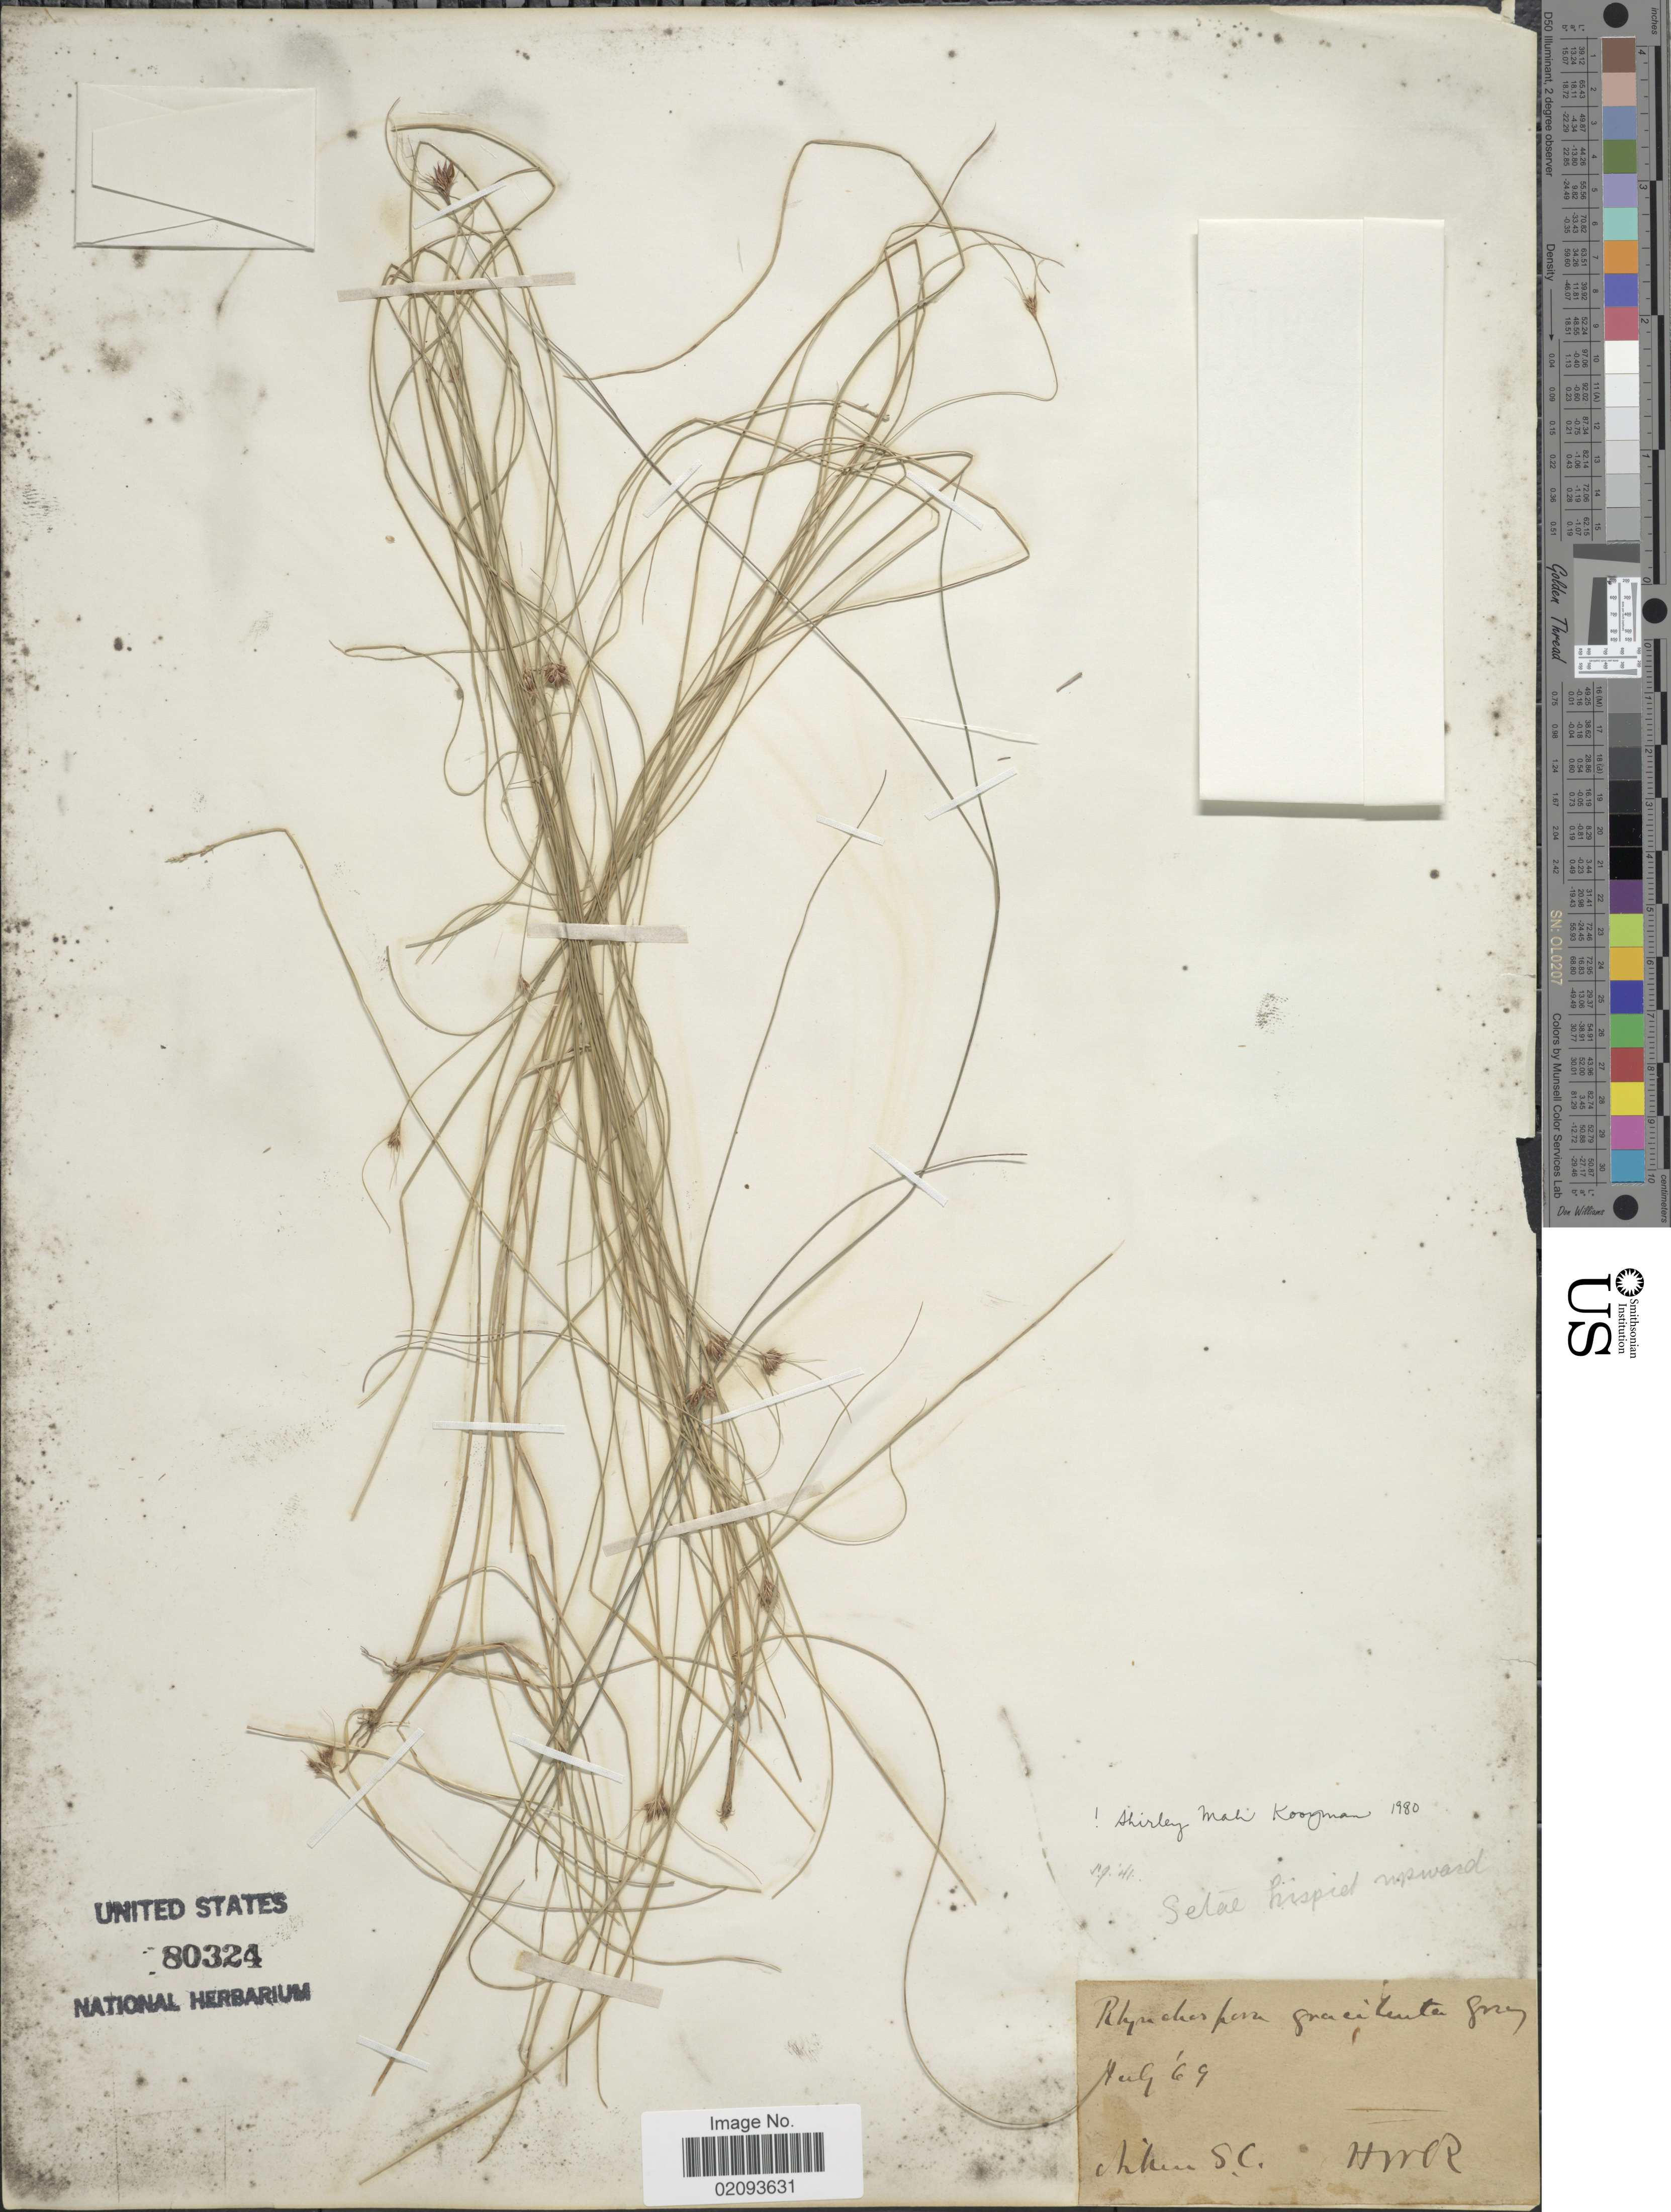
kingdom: Plantae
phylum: Tracheophyta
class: Liliopsida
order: Poales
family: Cyperaceae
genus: Rhynchospora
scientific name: Rhynchospora gracilenta A. Gray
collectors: H. W. R.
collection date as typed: Transcribed d/m/y: /7/69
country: United States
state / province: South Carolina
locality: Aiken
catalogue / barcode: US 80324